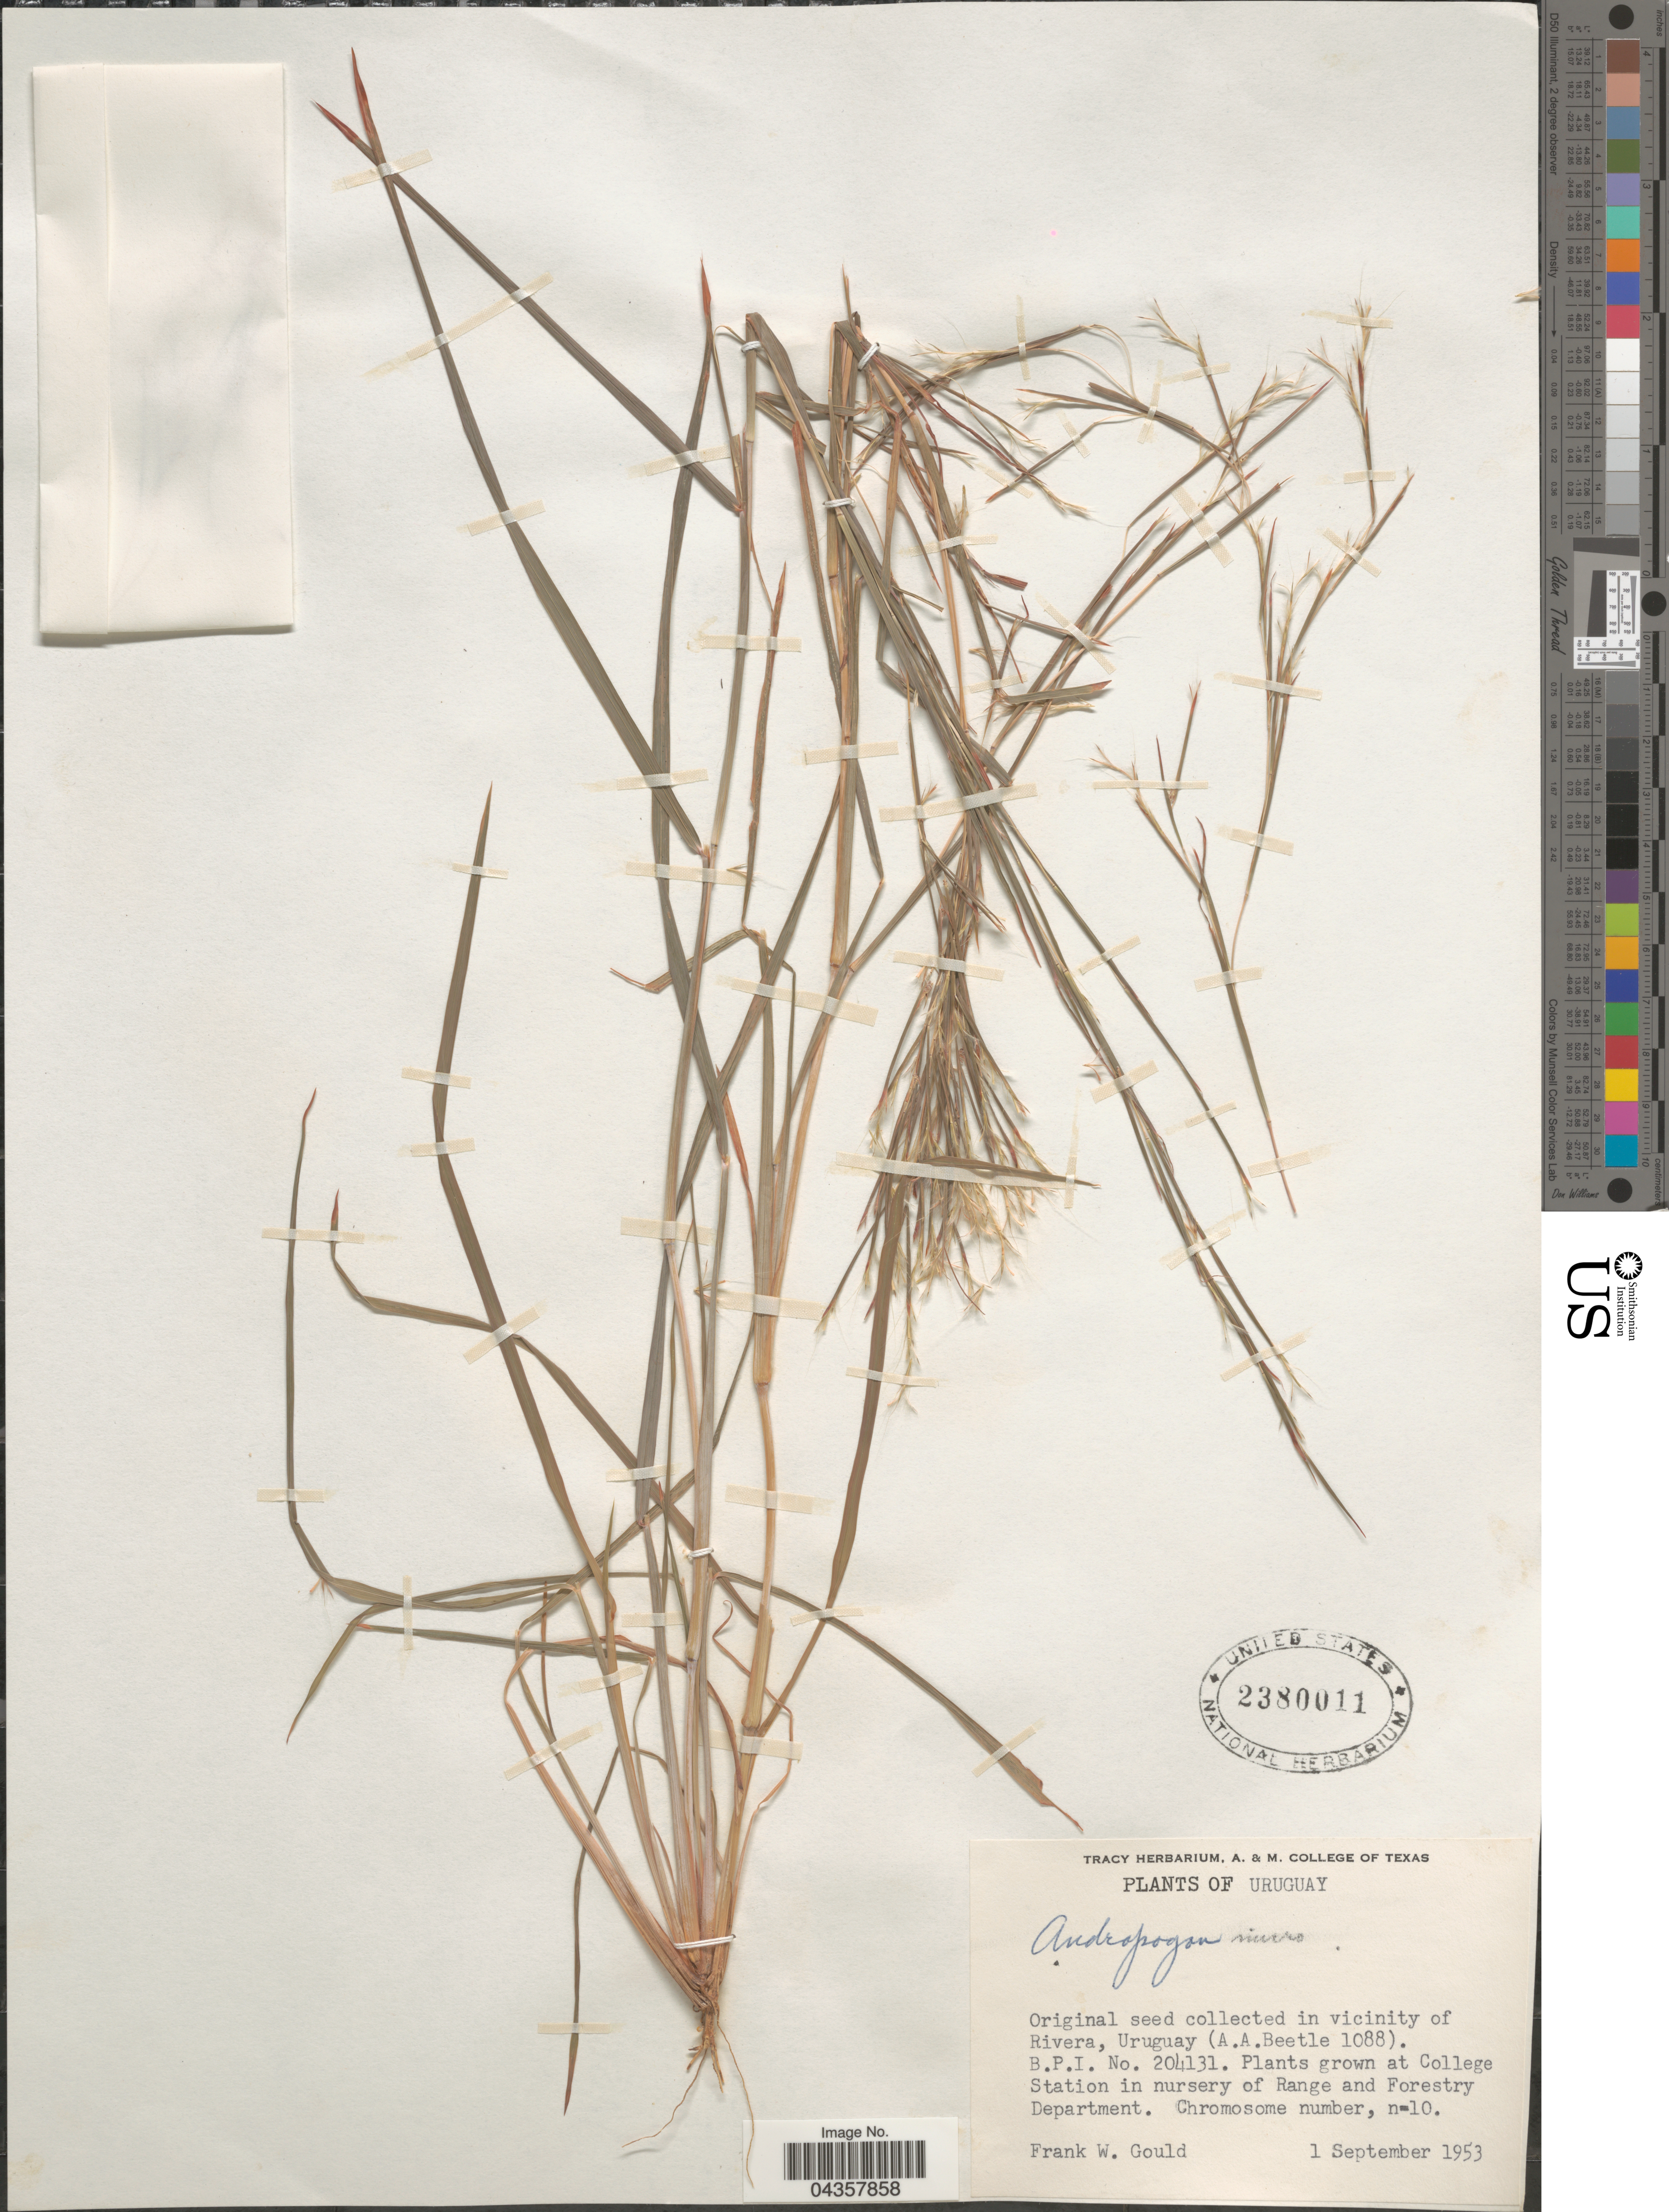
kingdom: Plantae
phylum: Tracheophyta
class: Liliopsida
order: Poales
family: Poaceae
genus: Schizachyrium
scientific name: Schizachyrium microstachyum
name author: (Desv. ex Ham.) Roseng. et al.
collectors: F. W. Gould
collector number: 204131?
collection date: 1953-09-01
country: United States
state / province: Texas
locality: Grown at College Station in nursery of Range and Forestry Department.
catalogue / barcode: US 2380011